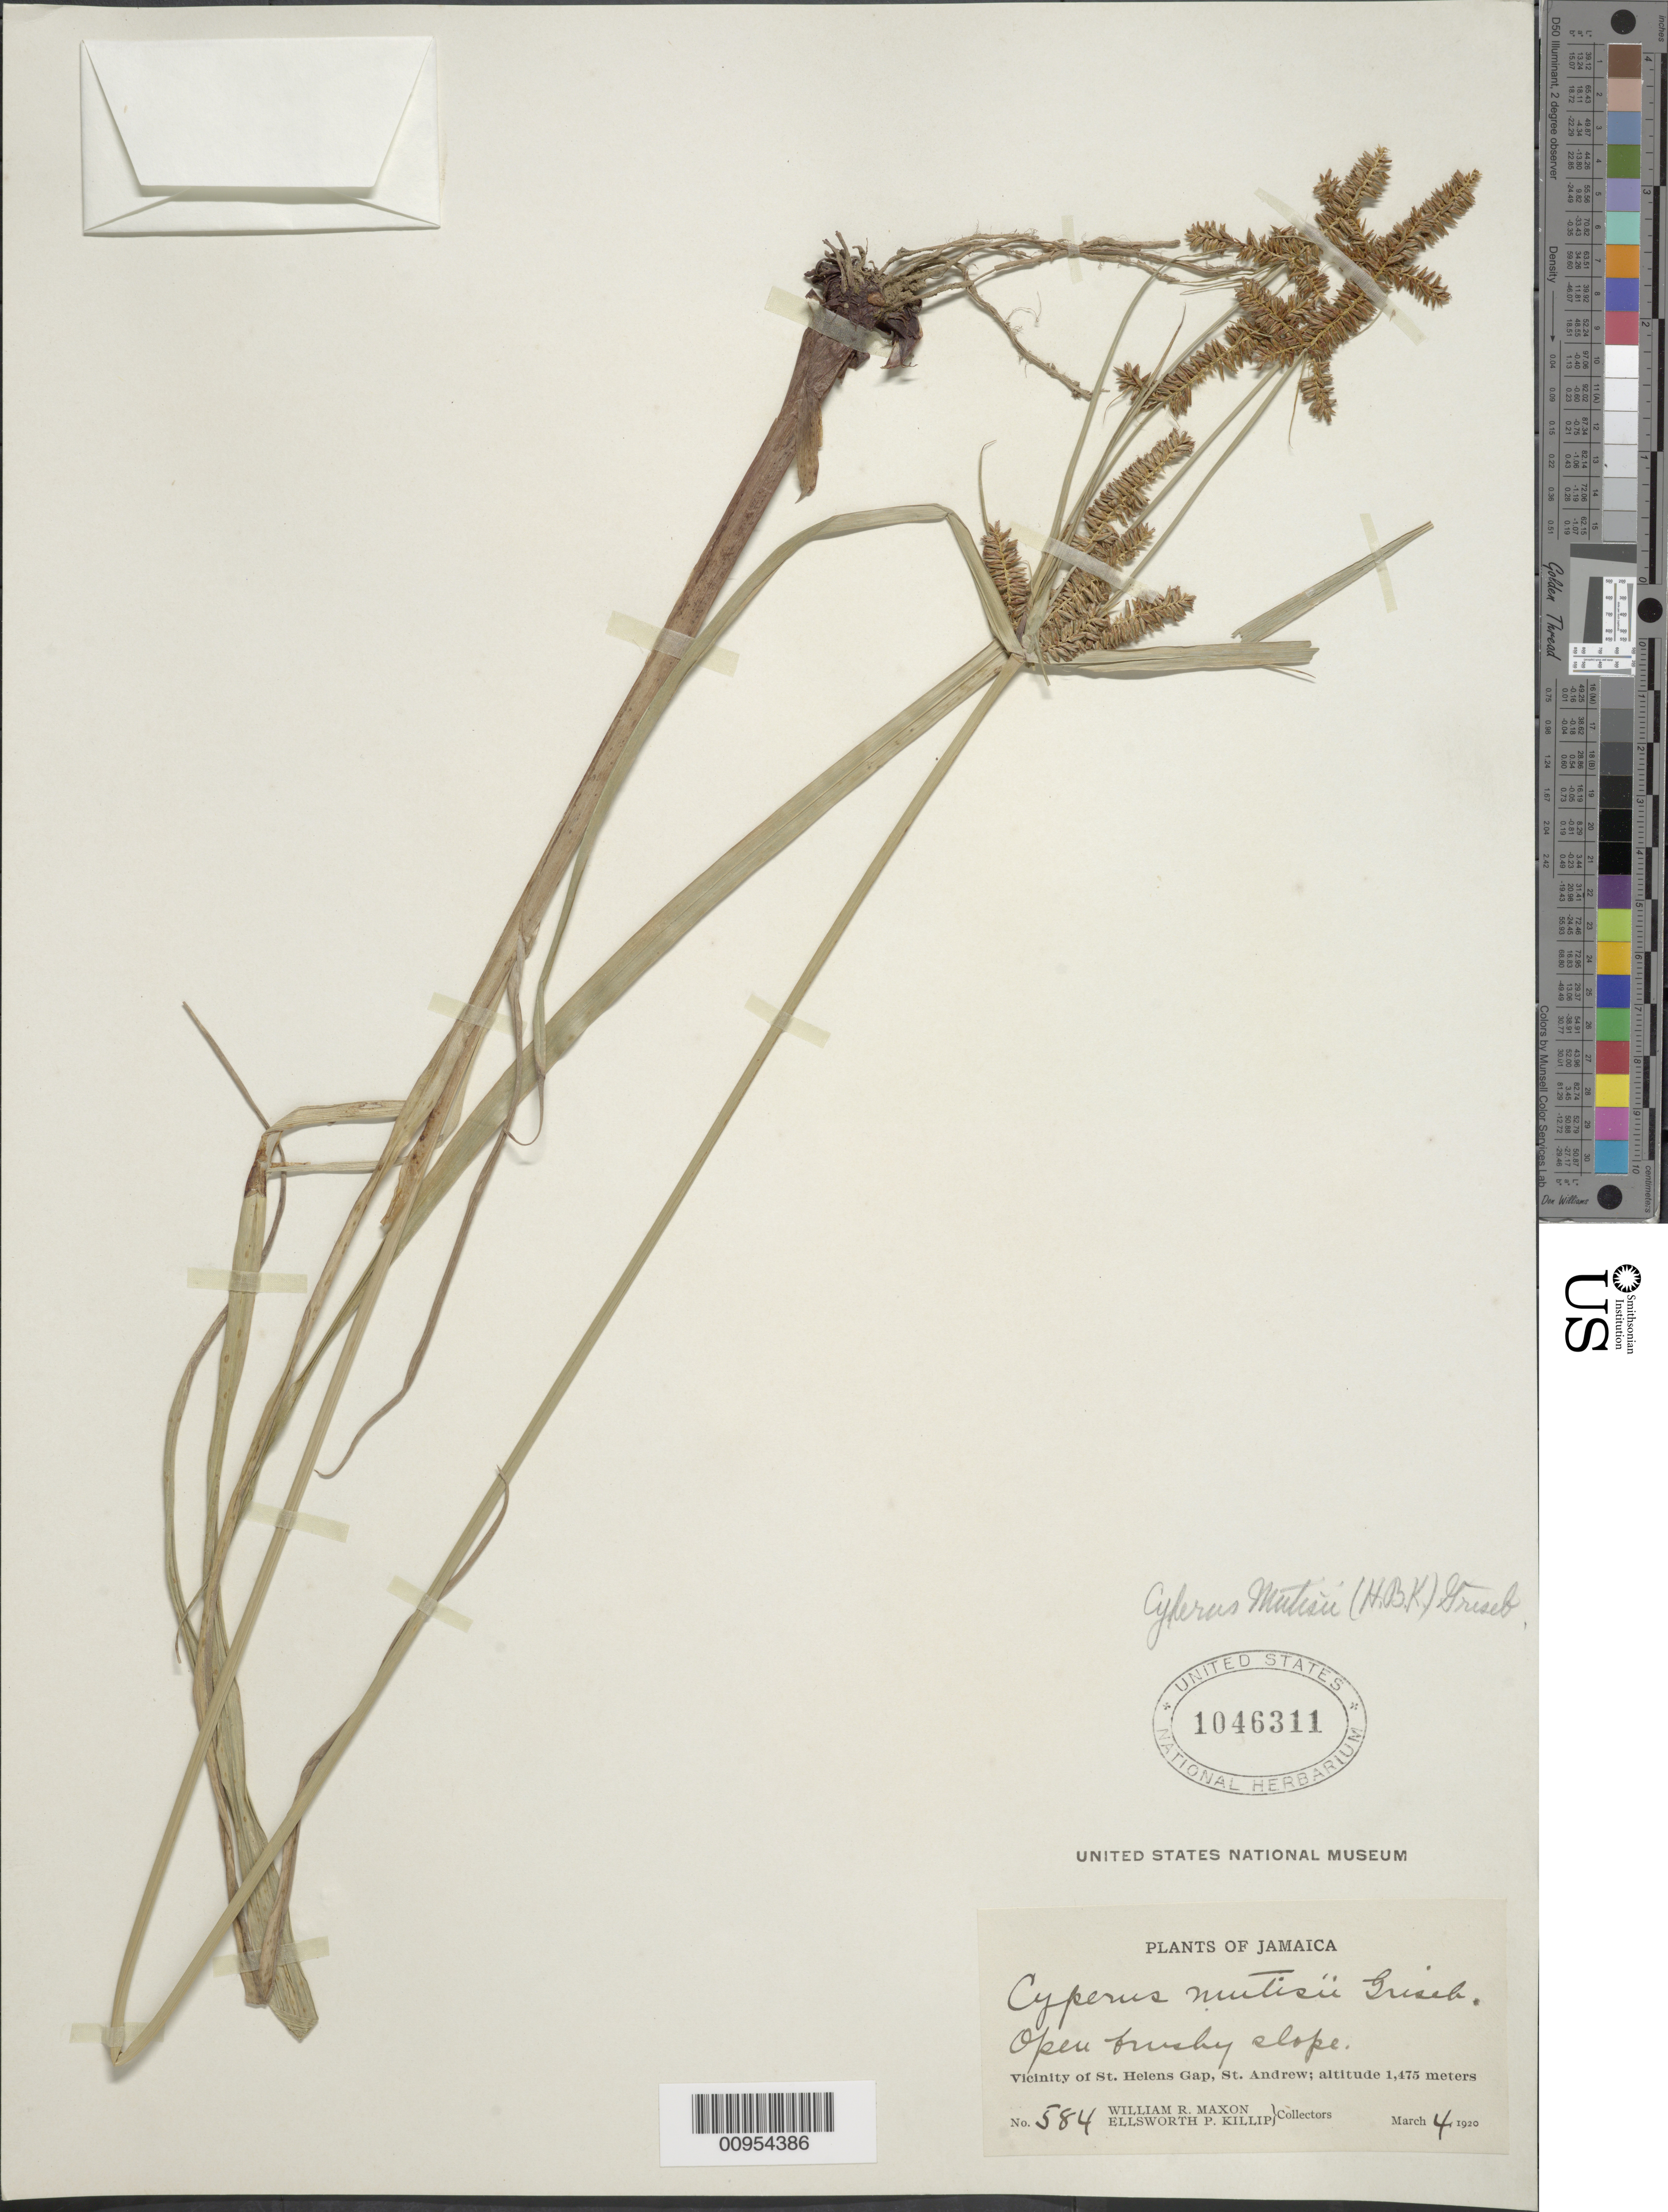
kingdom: Plantae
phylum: Tracheophyta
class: Liliopsida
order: Poales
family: Cyperaceae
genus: Cyperus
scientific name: Cyperus mutisii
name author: (Kunth) Andersson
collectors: W. R. Maxon & E. P. Killip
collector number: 584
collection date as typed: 04 Mar 1920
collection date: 1920-03-04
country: Jamaica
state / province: Saint Andrew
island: Jamaica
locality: Vicinity of St. Helens Gap, slope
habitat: Open bushy slope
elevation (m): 1475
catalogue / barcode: US 1046311